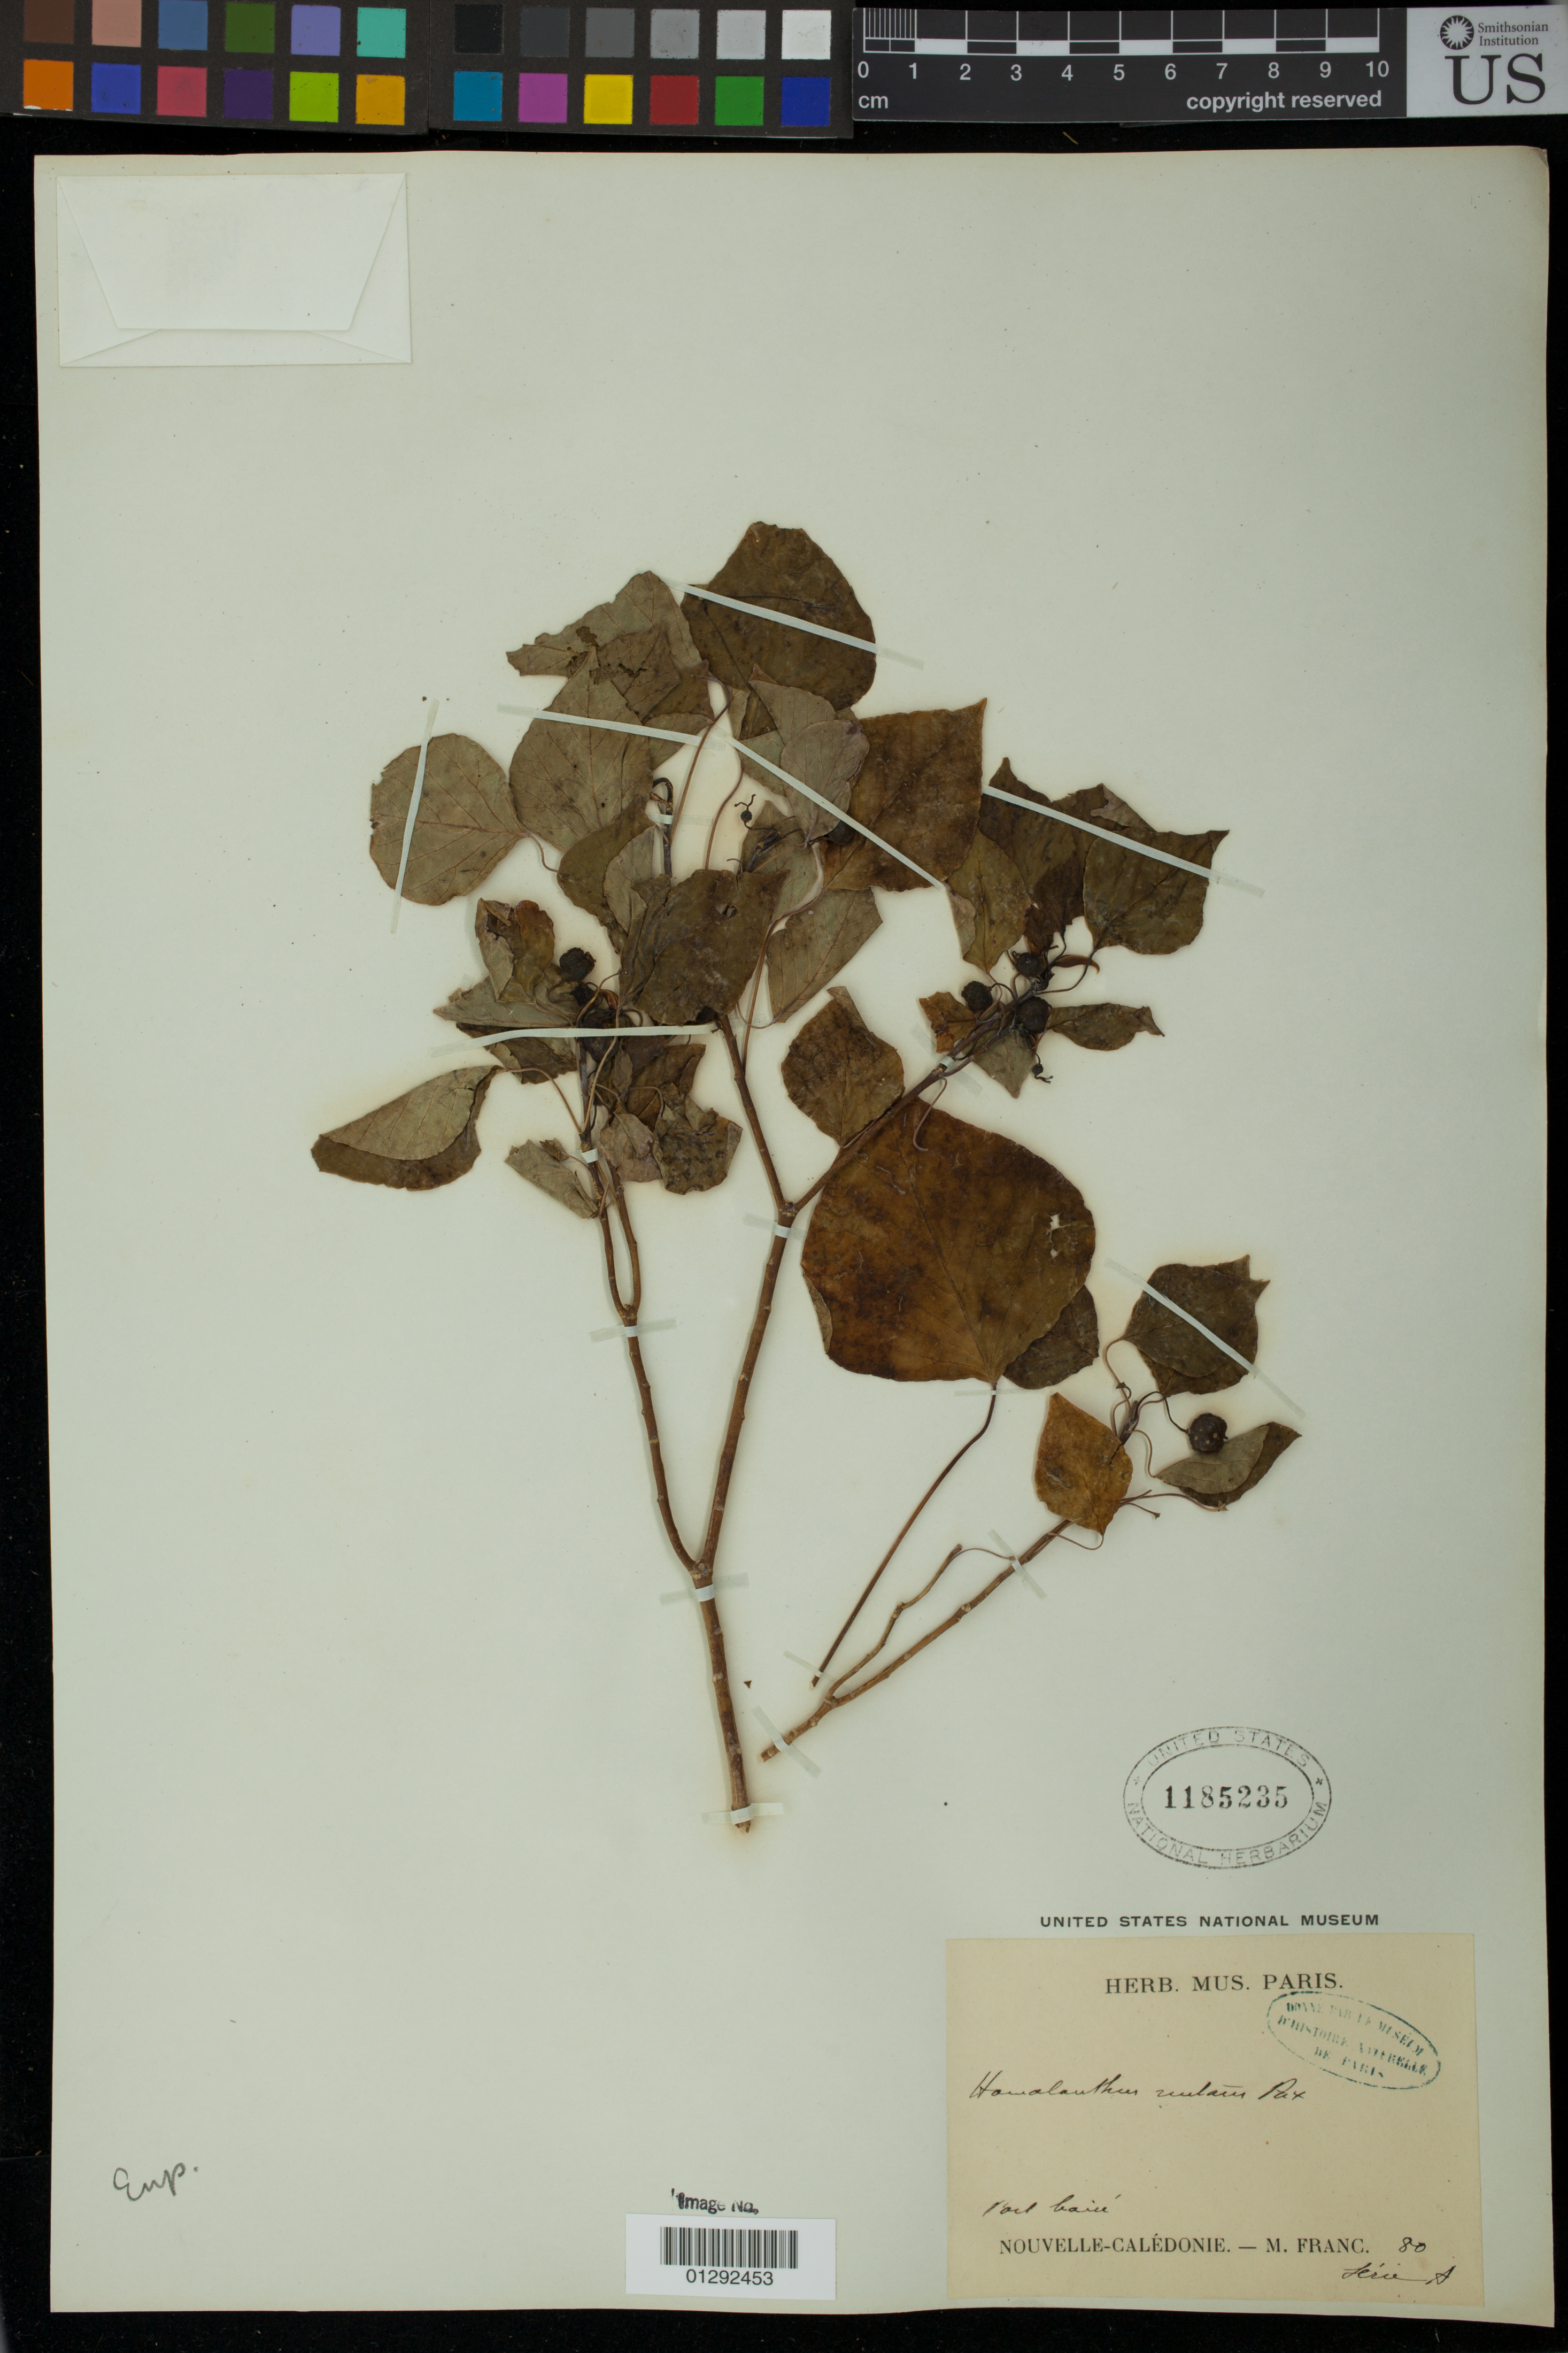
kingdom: Plantae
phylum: Tracheophyta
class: Magnoliopsida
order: Malpighiales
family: Euphorbiaceae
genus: Homalanthus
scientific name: Homalanthus nutans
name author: (G. Forst.) Guill.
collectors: M. Franc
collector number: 80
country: New Caledonia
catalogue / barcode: US 1185235